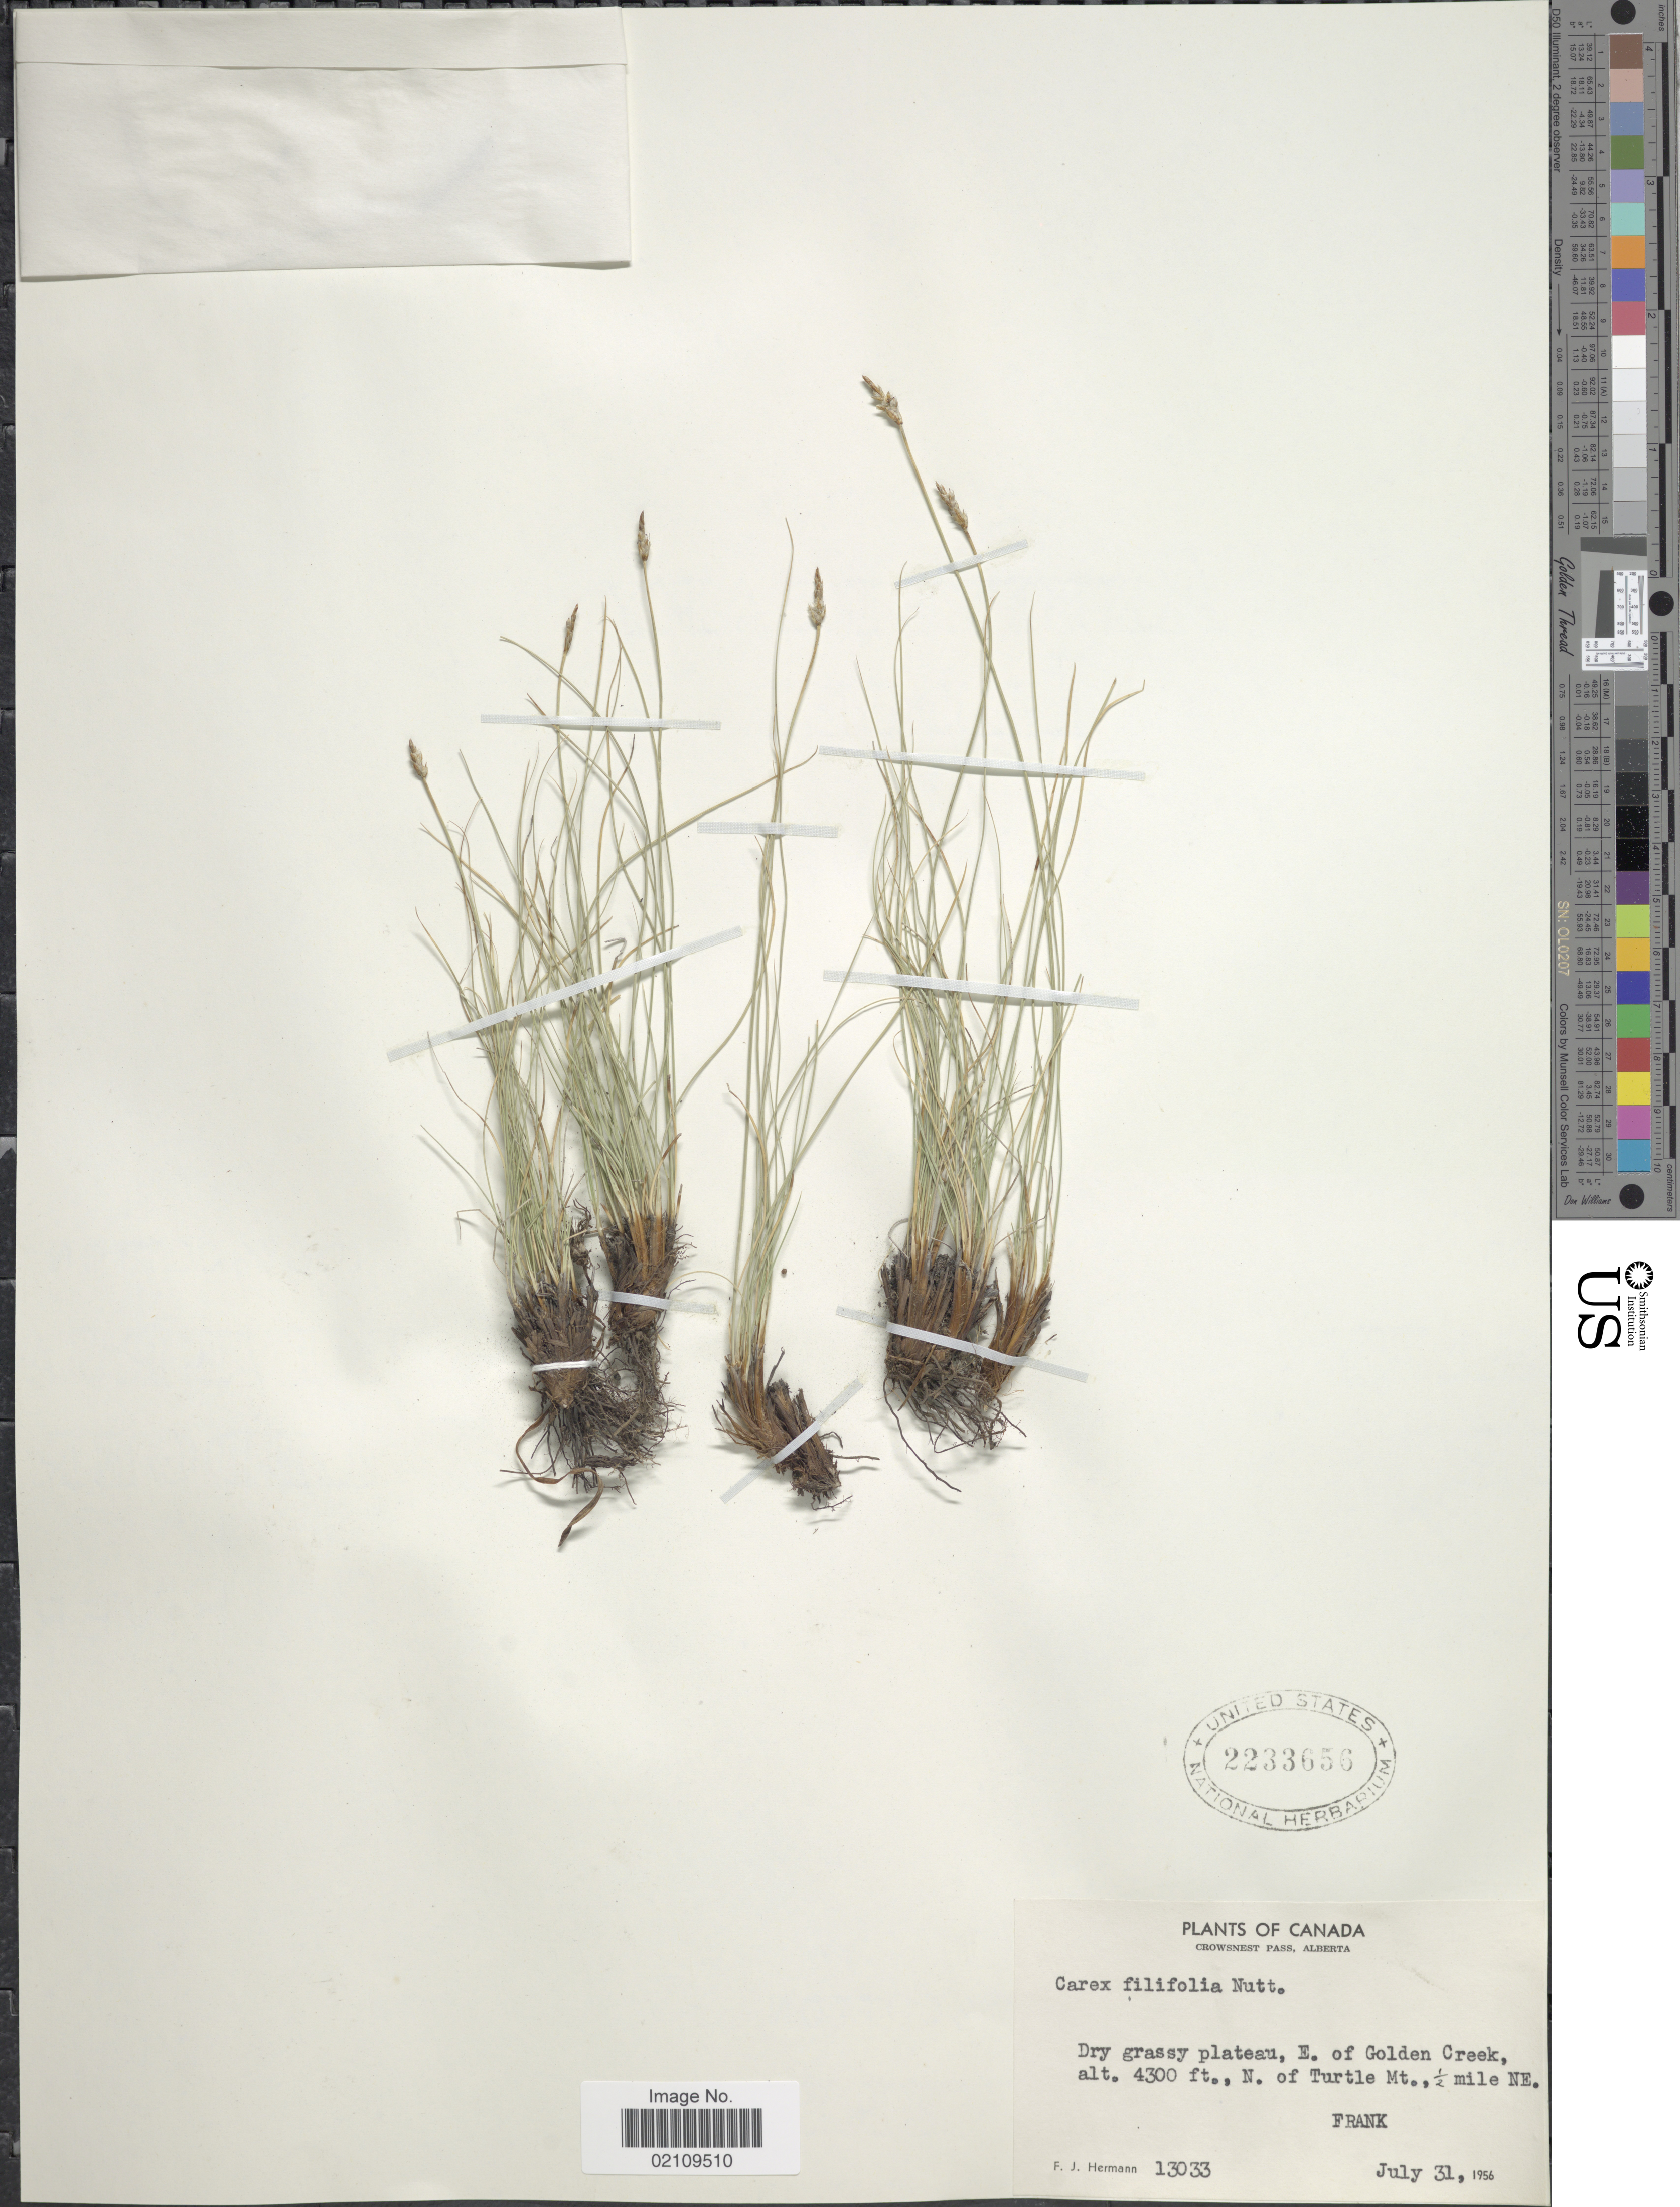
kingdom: Plantae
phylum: Tracheophyta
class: Liliopsida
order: Poales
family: Cyperaceae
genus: Carex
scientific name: Carex filifolia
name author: Nutt.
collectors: F. J. Hermann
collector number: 13033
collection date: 1956-07-31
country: Canada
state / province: Alberta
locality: Crowsnest Pass, E. of Golden Creek., N. of Turtle Mt., ½ mile NE. Frank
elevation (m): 1311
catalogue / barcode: US 2233656